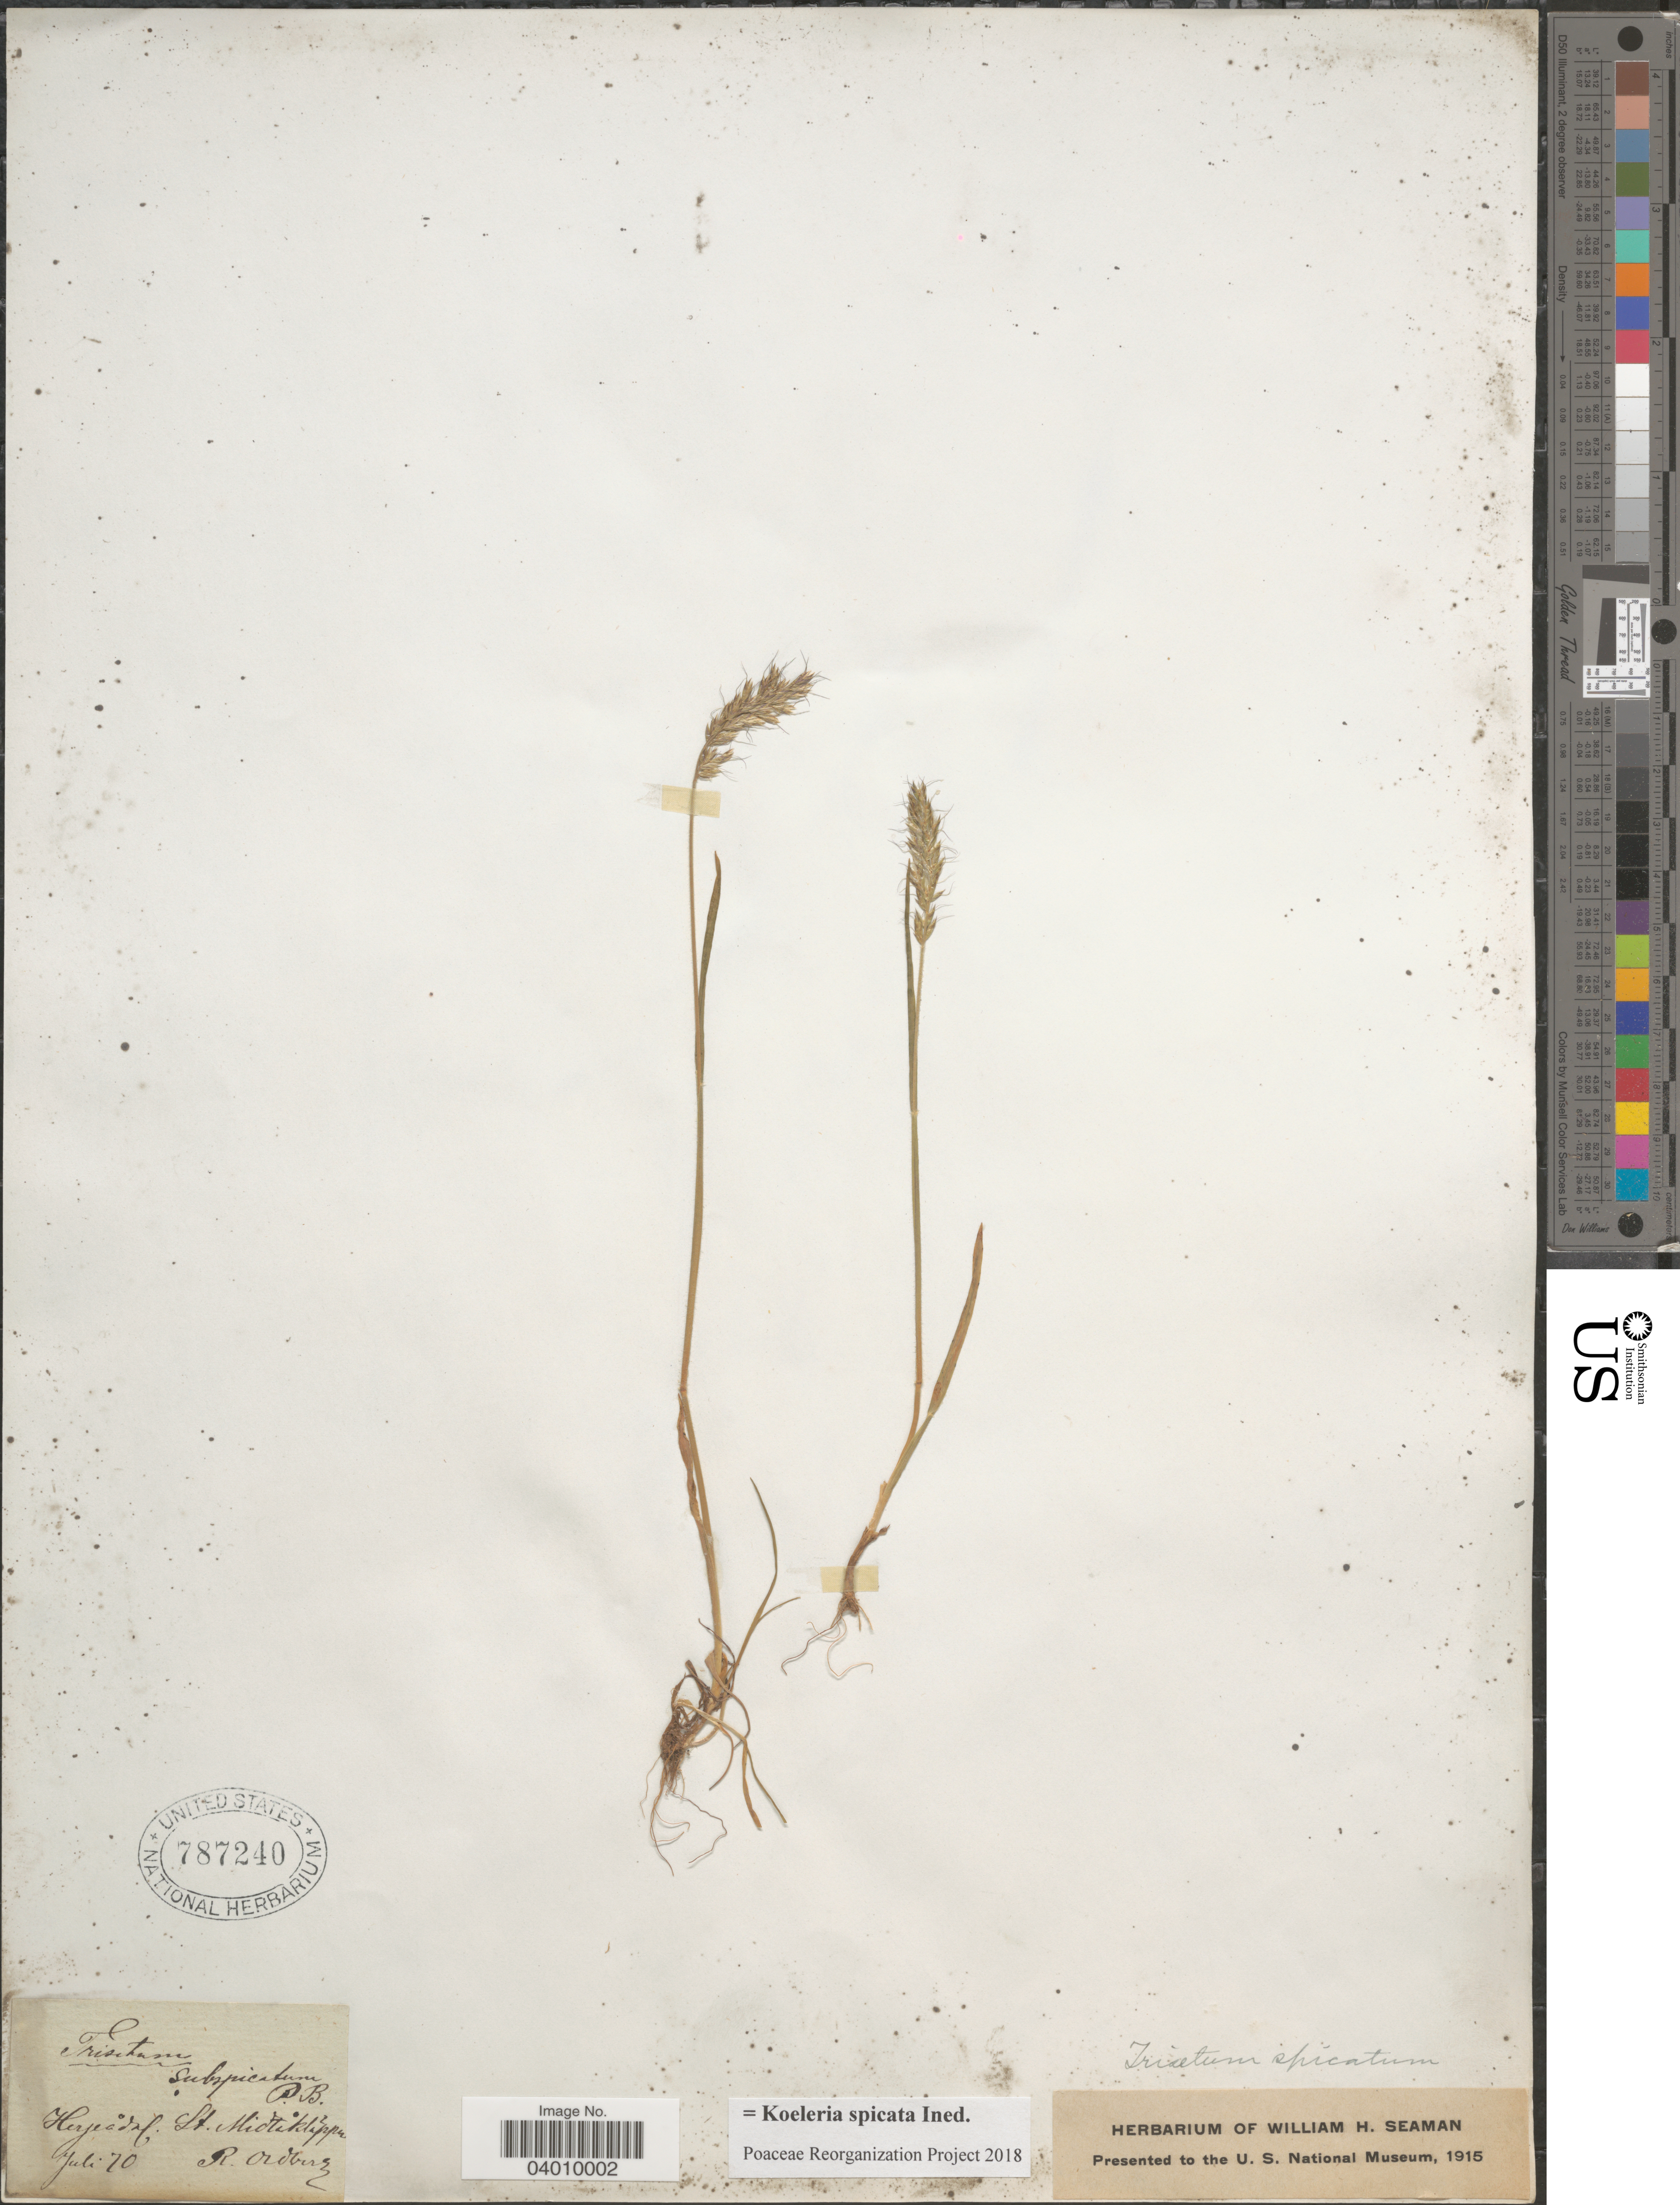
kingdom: Plantae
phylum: Tracheophyta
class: Liliopsida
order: Poales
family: Poaceae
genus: Koeleria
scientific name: Koeleria spicata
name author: (L.) Barberá et al.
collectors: R. Oldberg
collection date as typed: Transcribed d/m/y: /7/70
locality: Herjeådaf. Lt. Midtaklãppen. [interpreted]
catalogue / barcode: US 787240